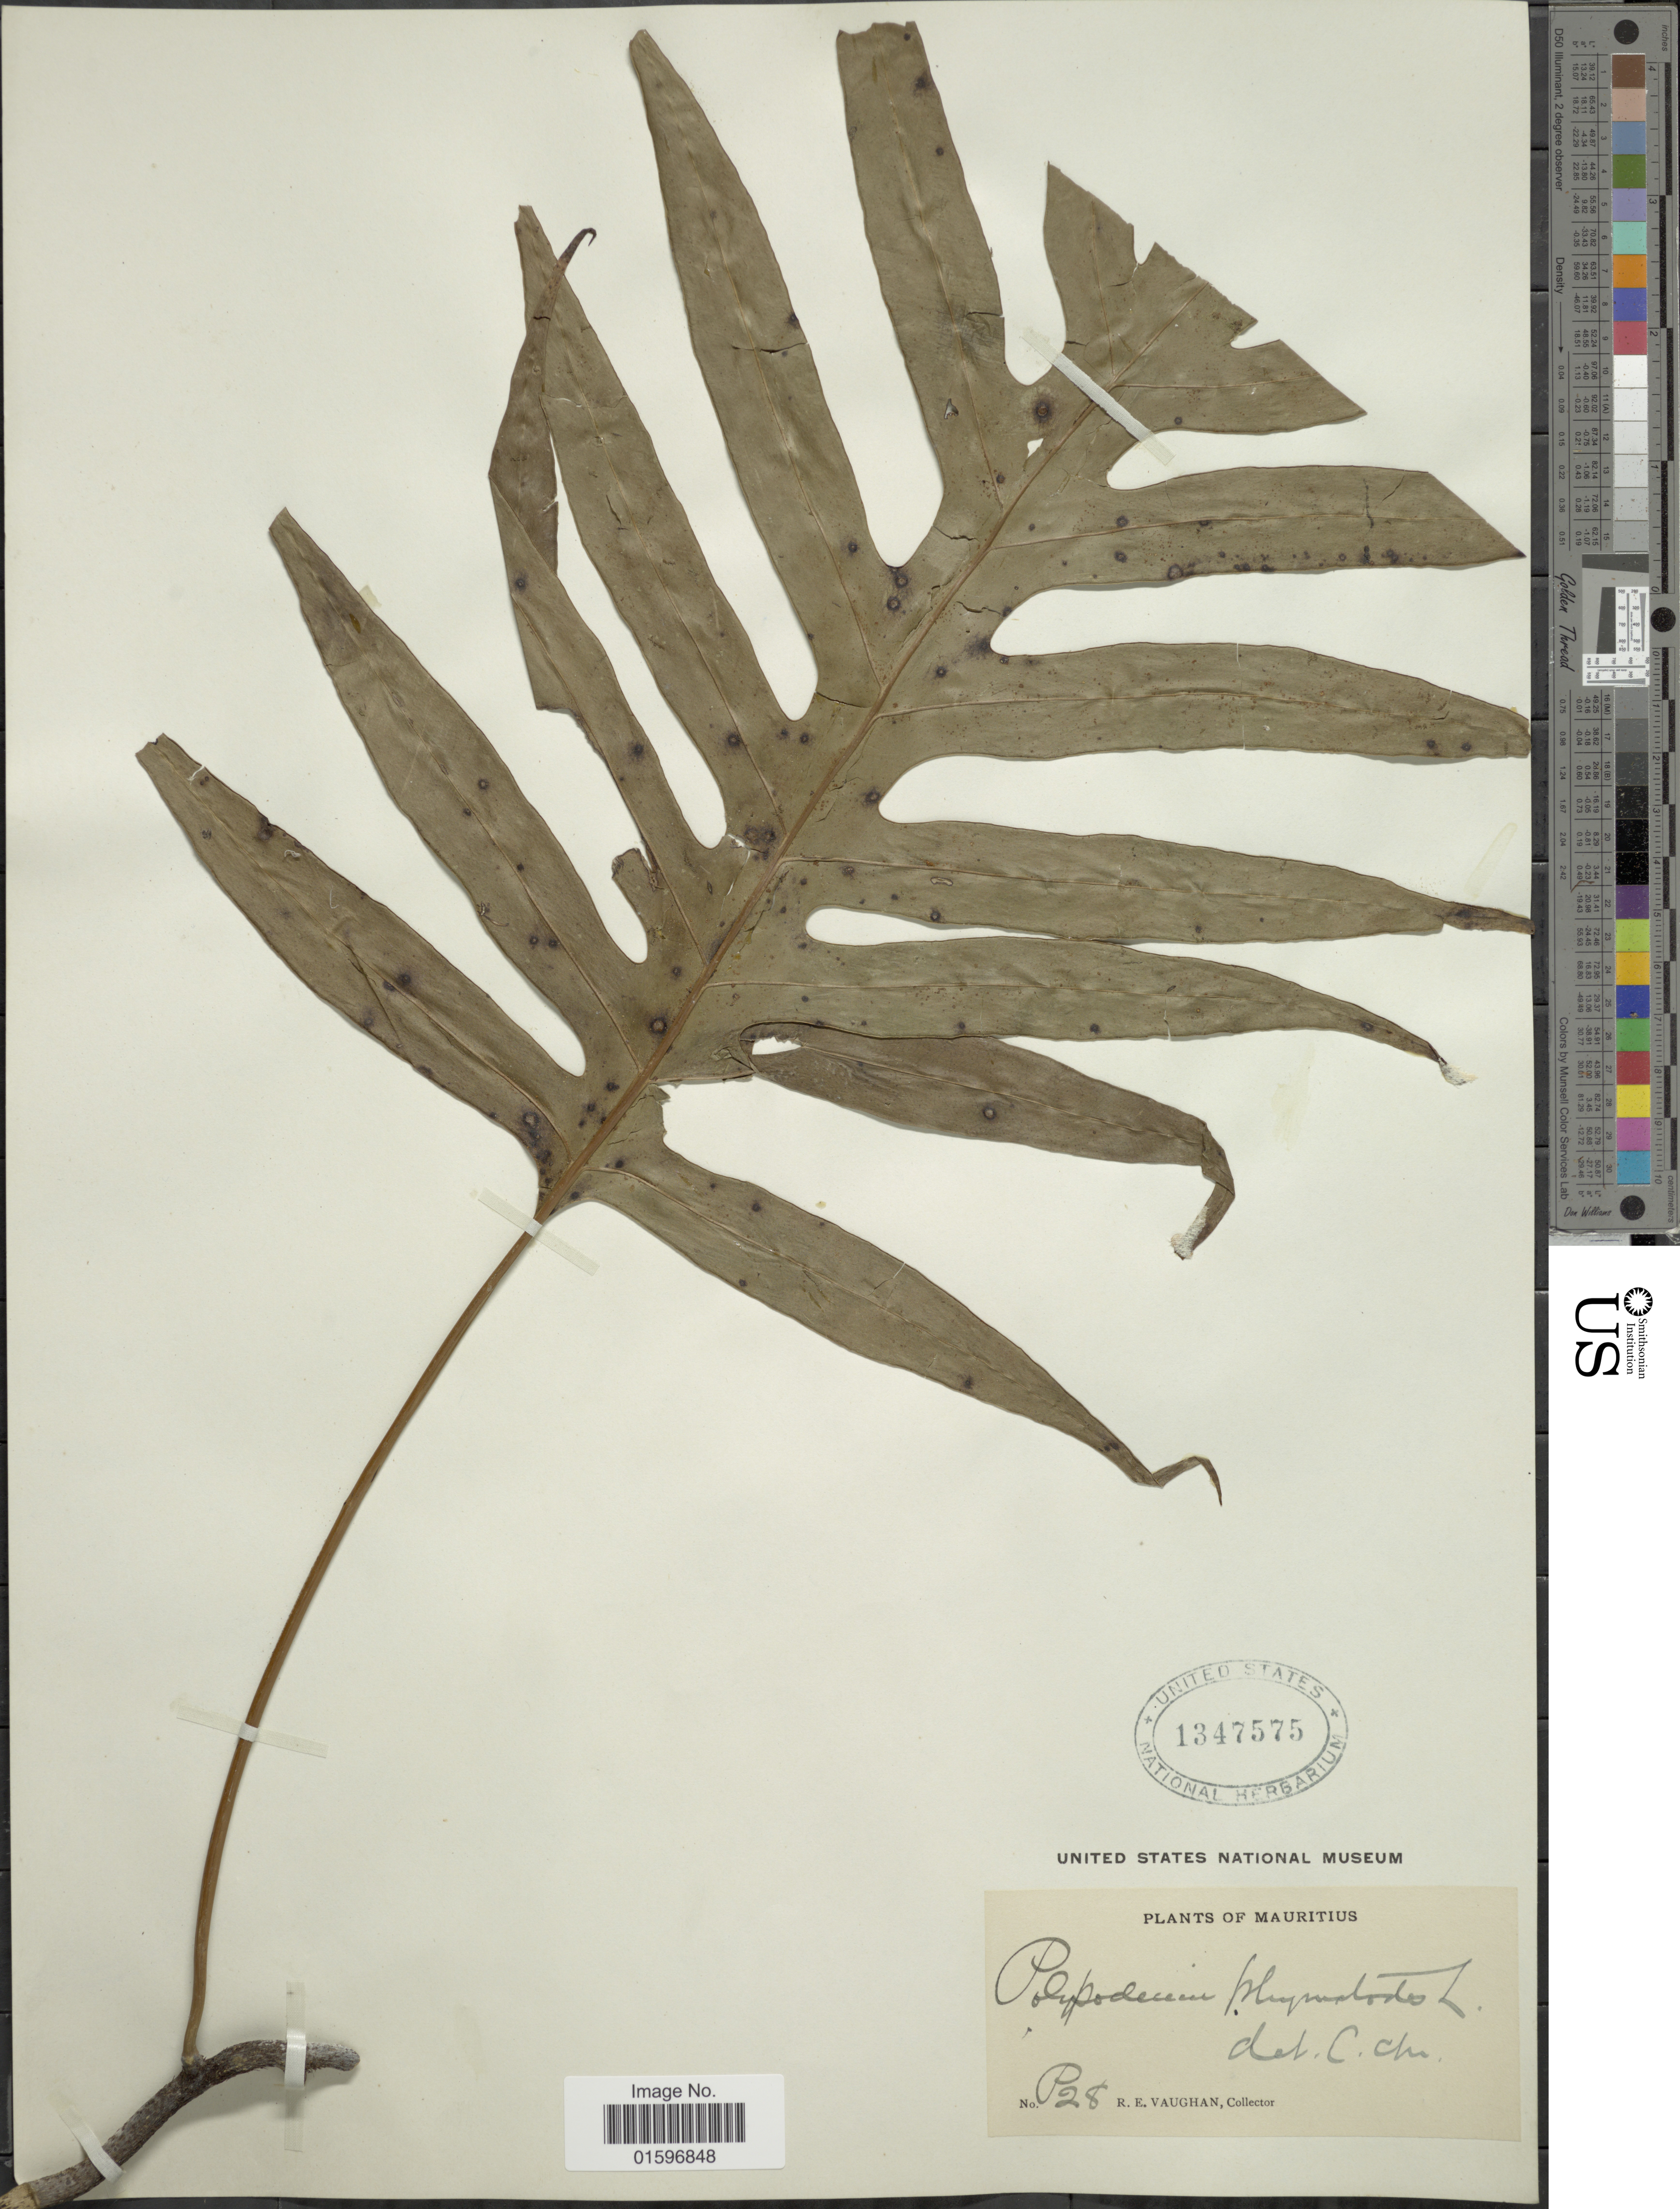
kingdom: Plantae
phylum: Tracheophyta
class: Polypodiopsida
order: Polypodiales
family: Polypodiaceae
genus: Polypodium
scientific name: Polypodium scolopendria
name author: Burm. f.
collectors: R. Vaughan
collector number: P28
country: Mauritius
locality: Mauritius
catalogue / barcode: US 1347575